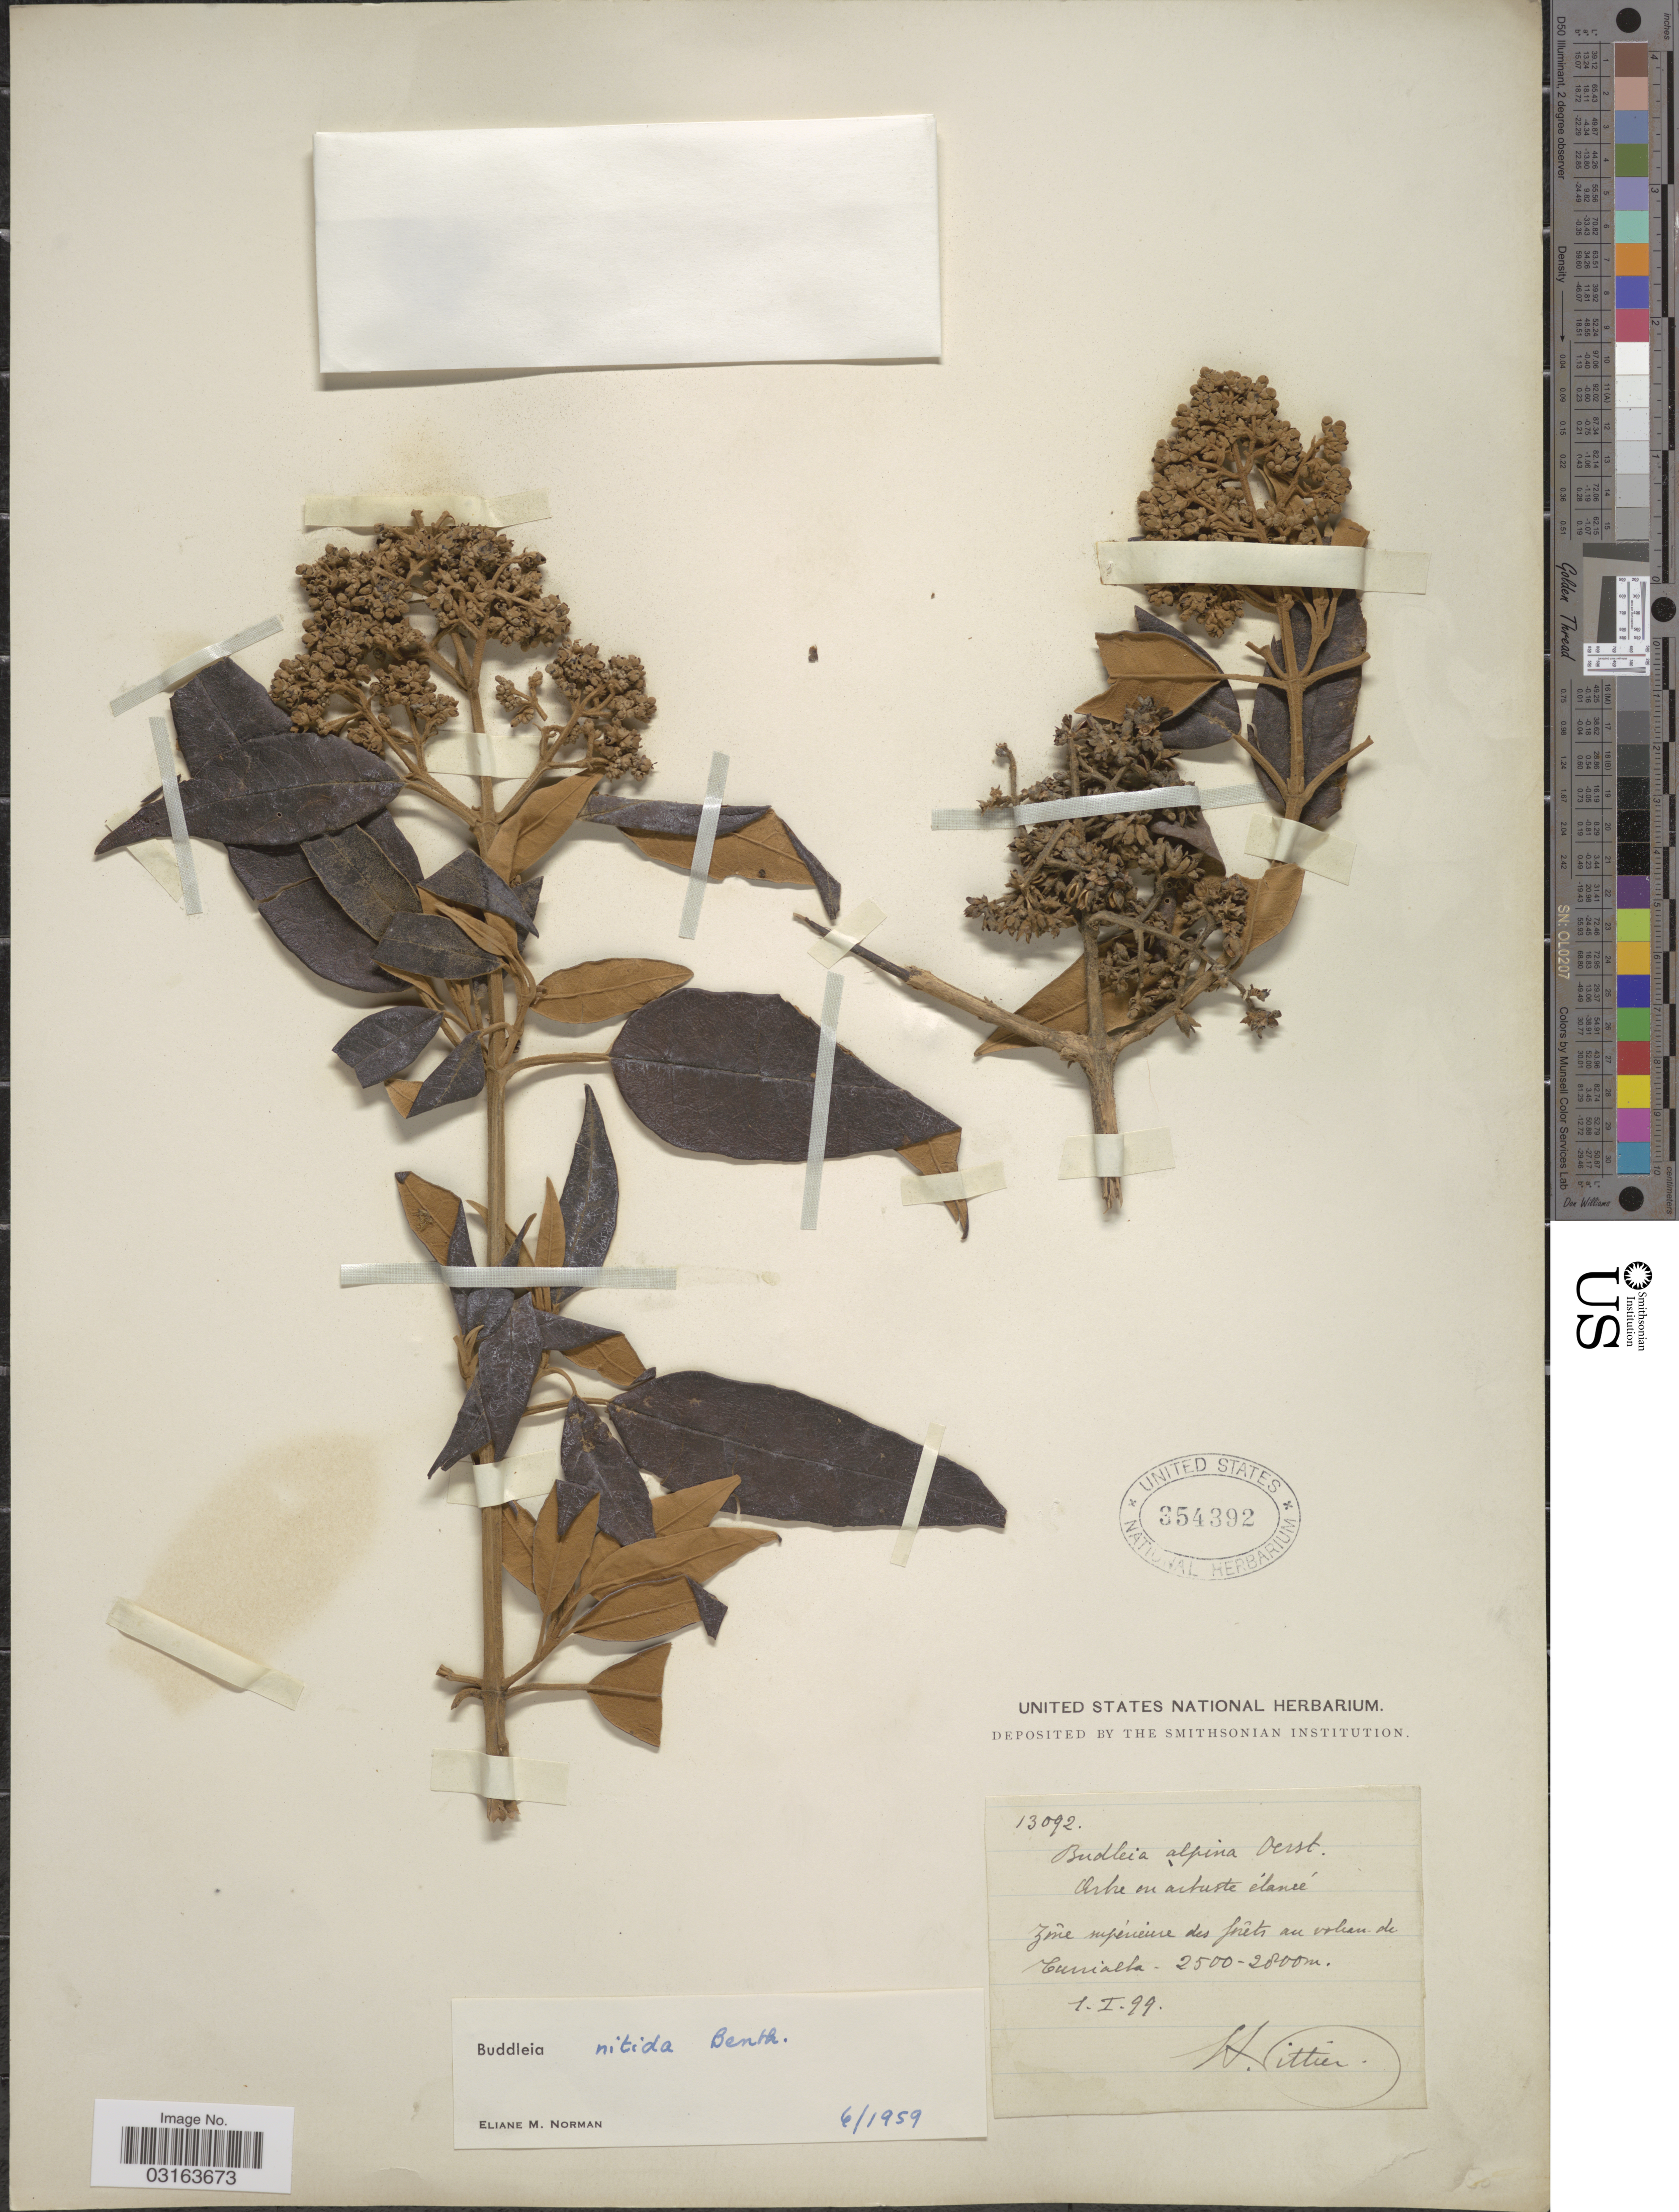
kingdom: Plantae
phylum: Tracheophyta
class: Magnoliopsida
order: Lamiales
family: Scrophulariaceae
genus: Buddleja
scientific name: Buddleja nitida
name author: Benth.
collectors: H. F. Pittier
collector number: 13092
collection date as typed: Transcribed d/m/y: 1/1/99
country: Costa Rica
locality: Volcan de Turrialba.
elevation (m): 2500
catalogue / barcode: US 354392